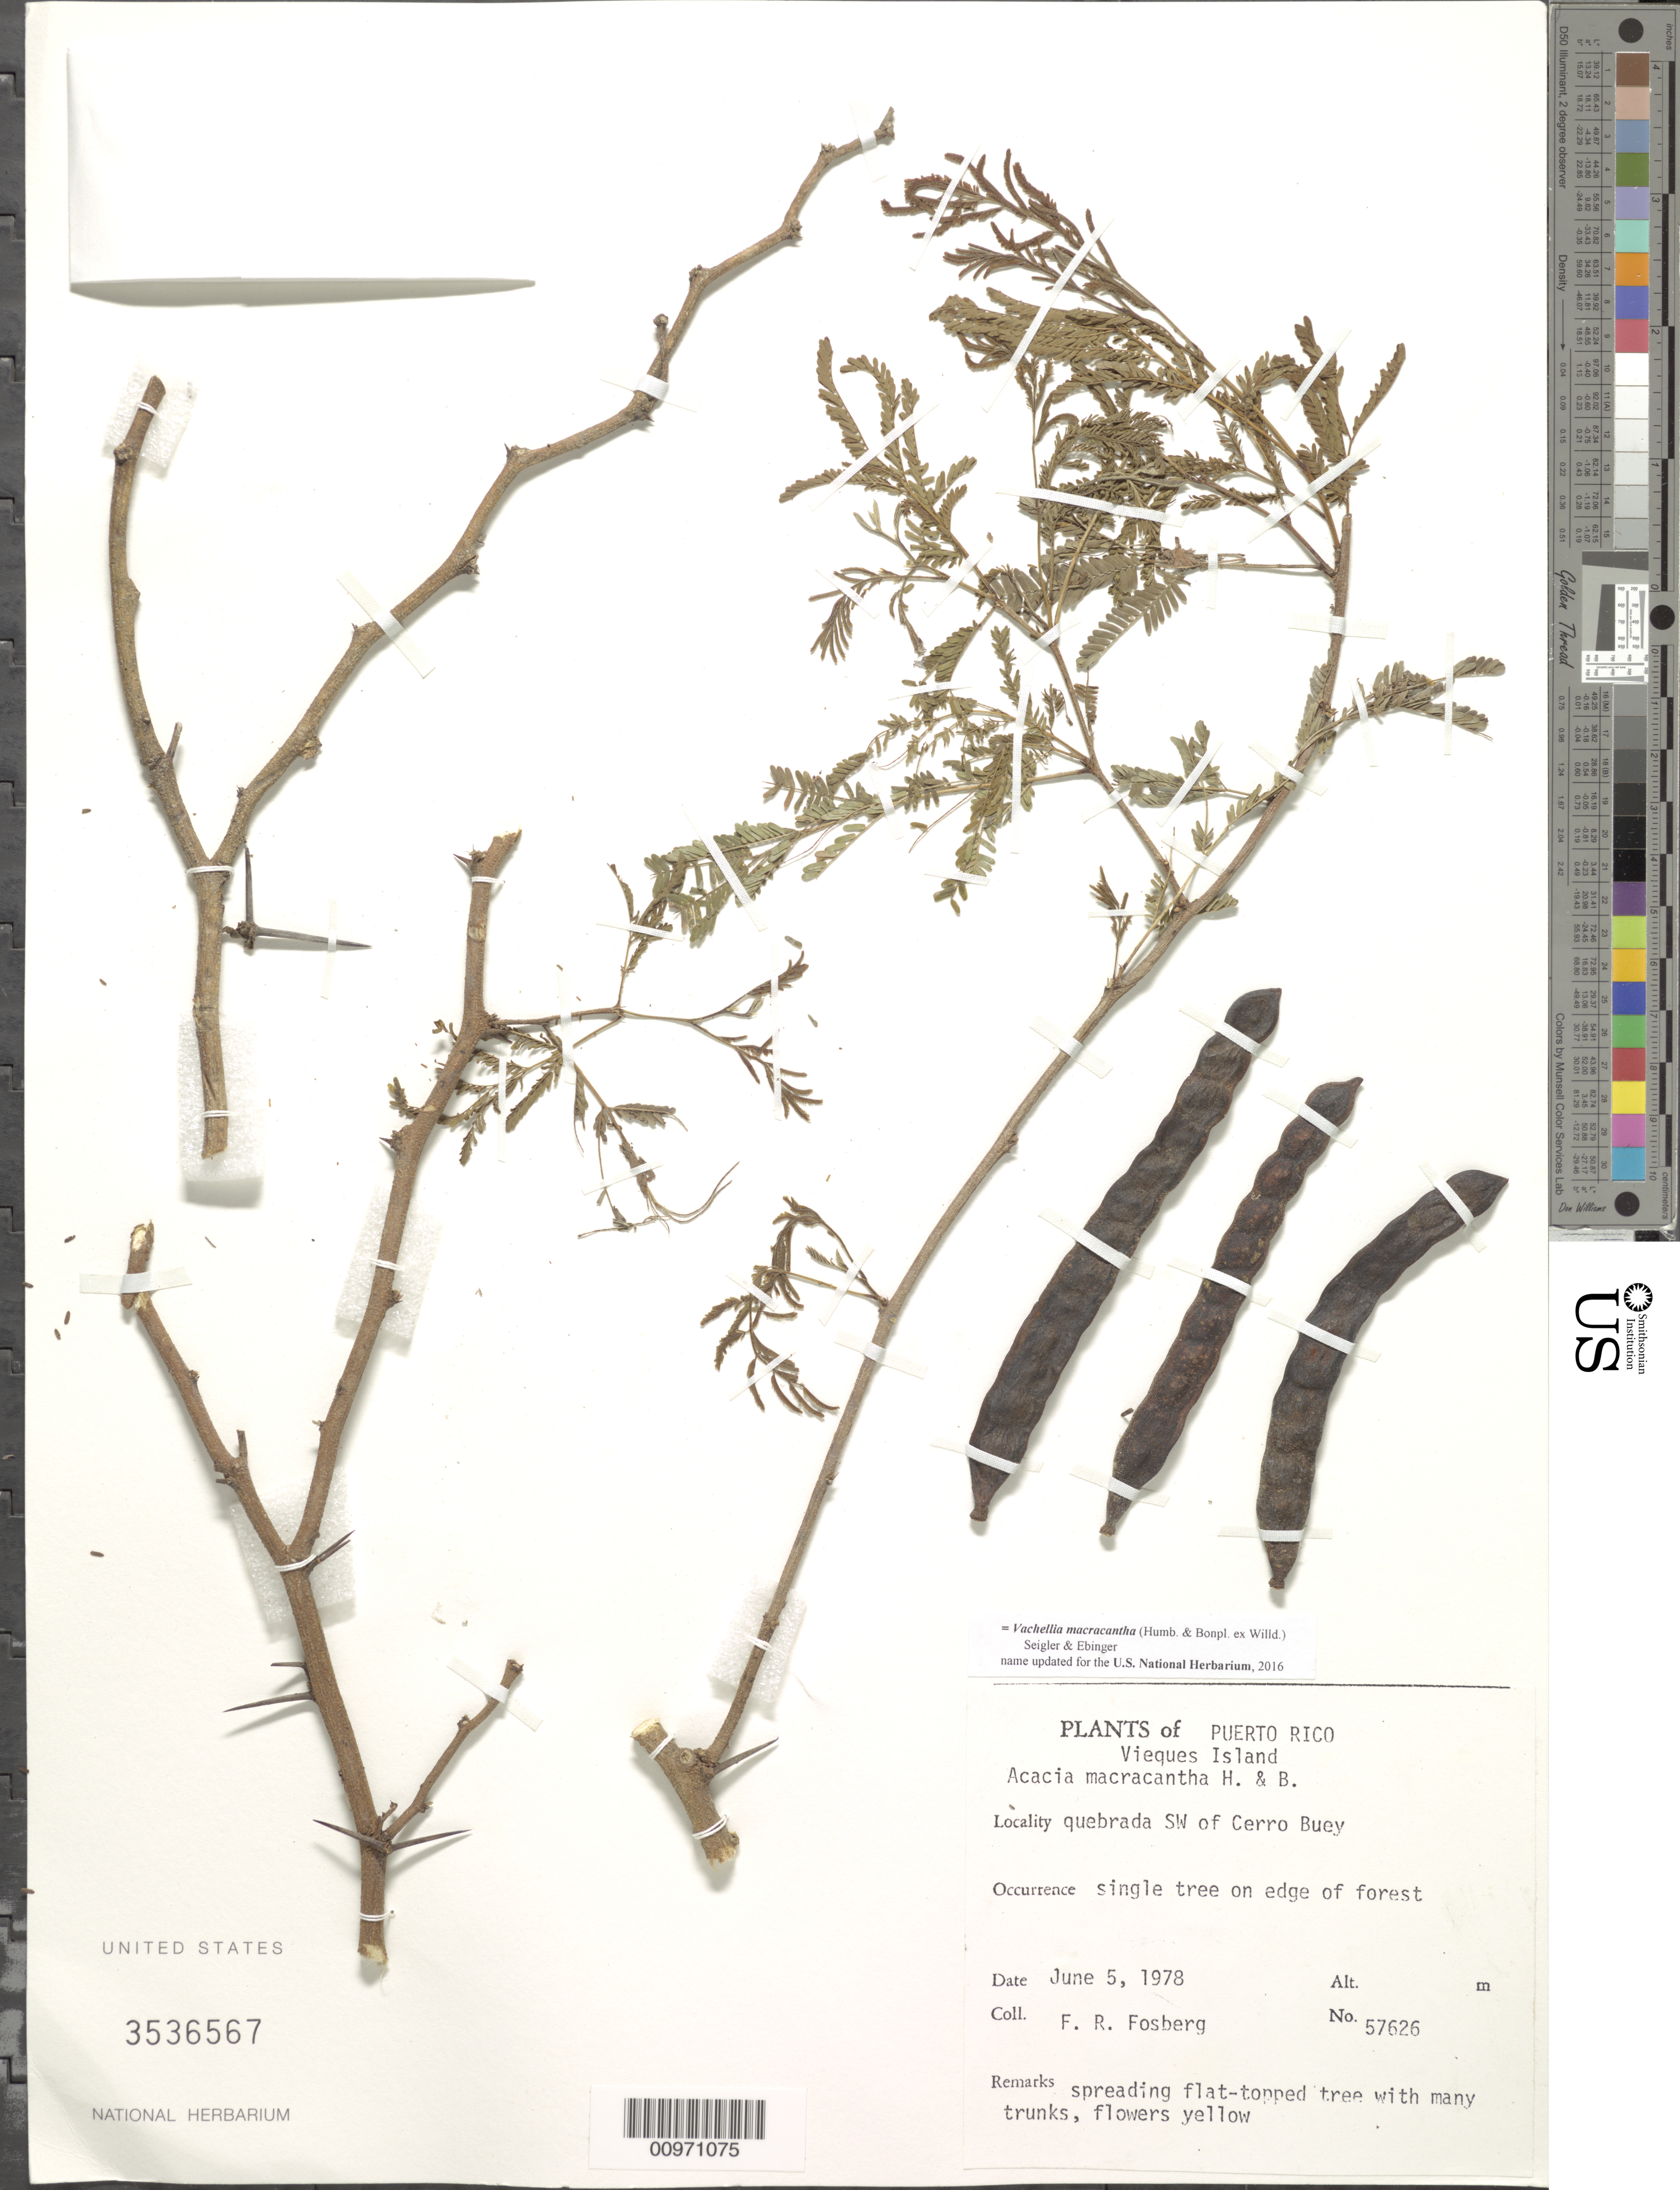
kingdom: Plantae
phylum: Tracheophyta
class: Magnoliopsida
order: Fabales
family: Fabaceae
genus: Vachellia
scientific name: Vachellia macracantha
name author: (Humb. & Bonpl. ex Willd.) Seigler & Ebinger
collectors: F. R. Fosberg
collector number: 57626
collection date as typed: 05 Jun 1978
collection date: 1978-06-05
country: Puerto Rico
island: Vieques I.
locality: Quebrada SW of Cerro Buey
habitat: On edge of forest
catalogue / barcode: US 3536567